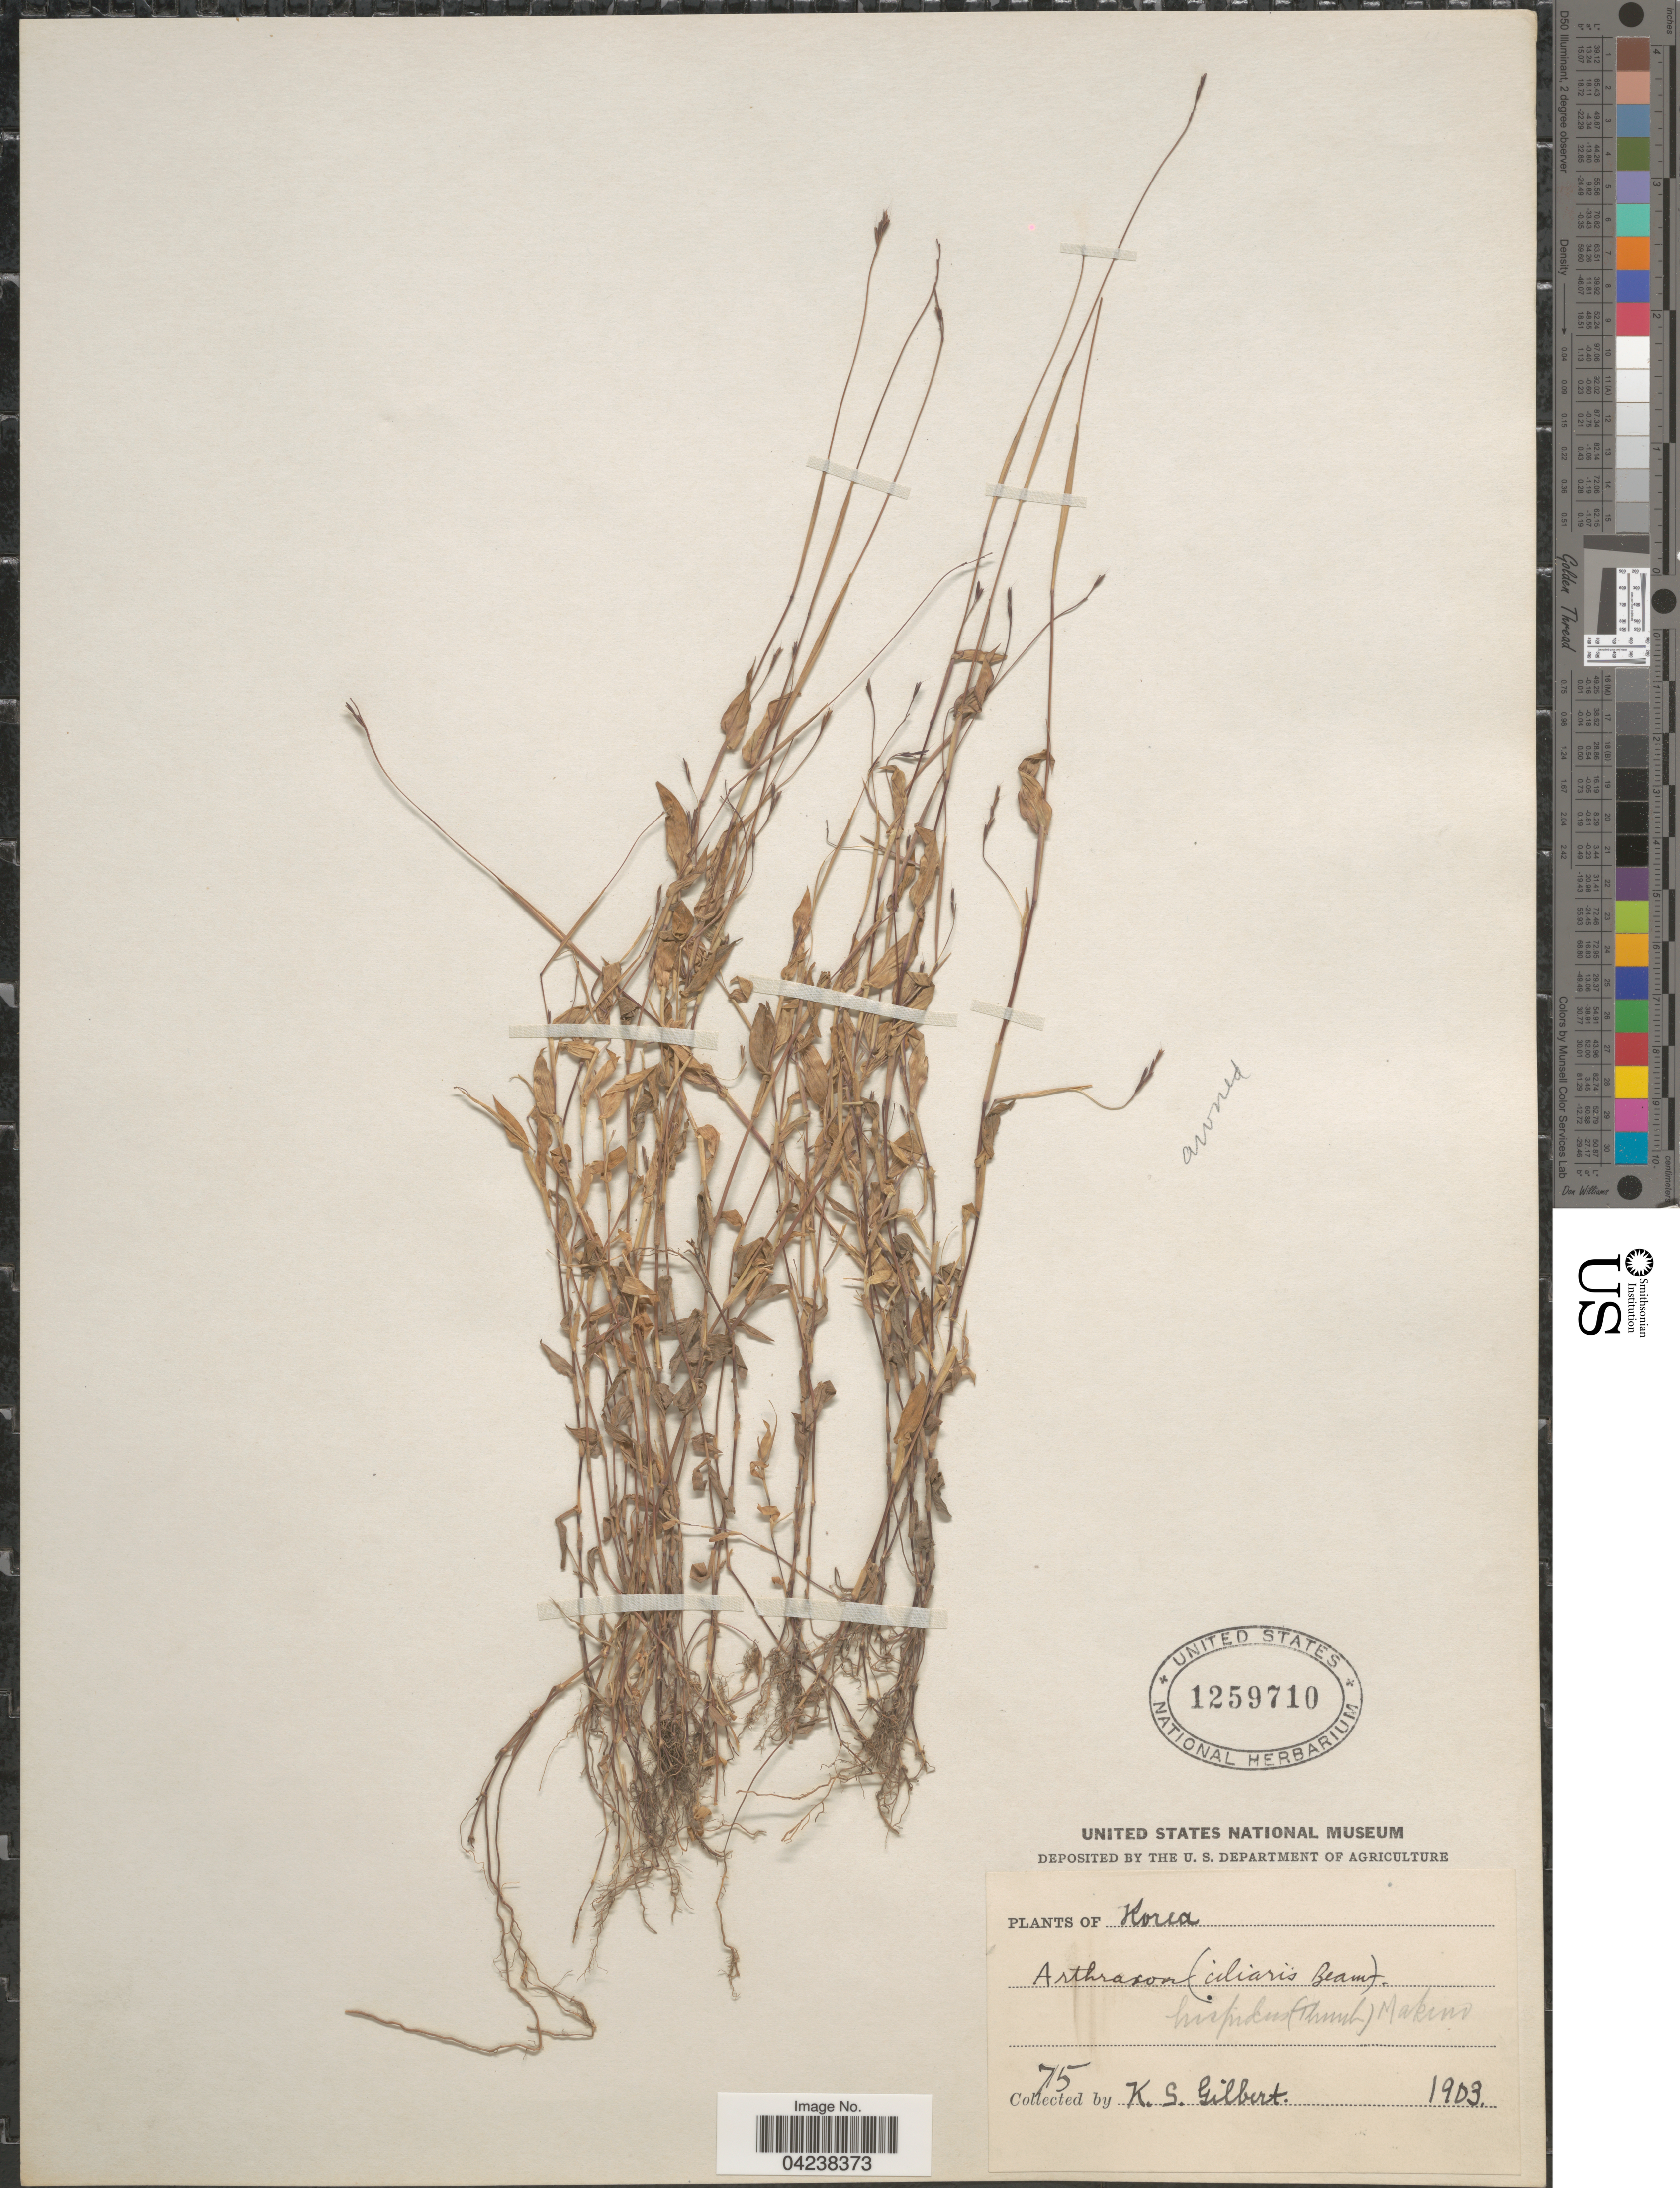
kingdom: Plantae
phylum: Tracheophyta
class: Liliopsida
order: Poales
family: Poaceae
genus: Arthraxon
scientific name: Arthraxon hispidus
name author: (Thunb.) Makino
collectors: K. Gilbert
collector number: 75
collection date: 1903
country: North Korea / South Korea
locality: Korea.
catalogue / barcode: US 1259710